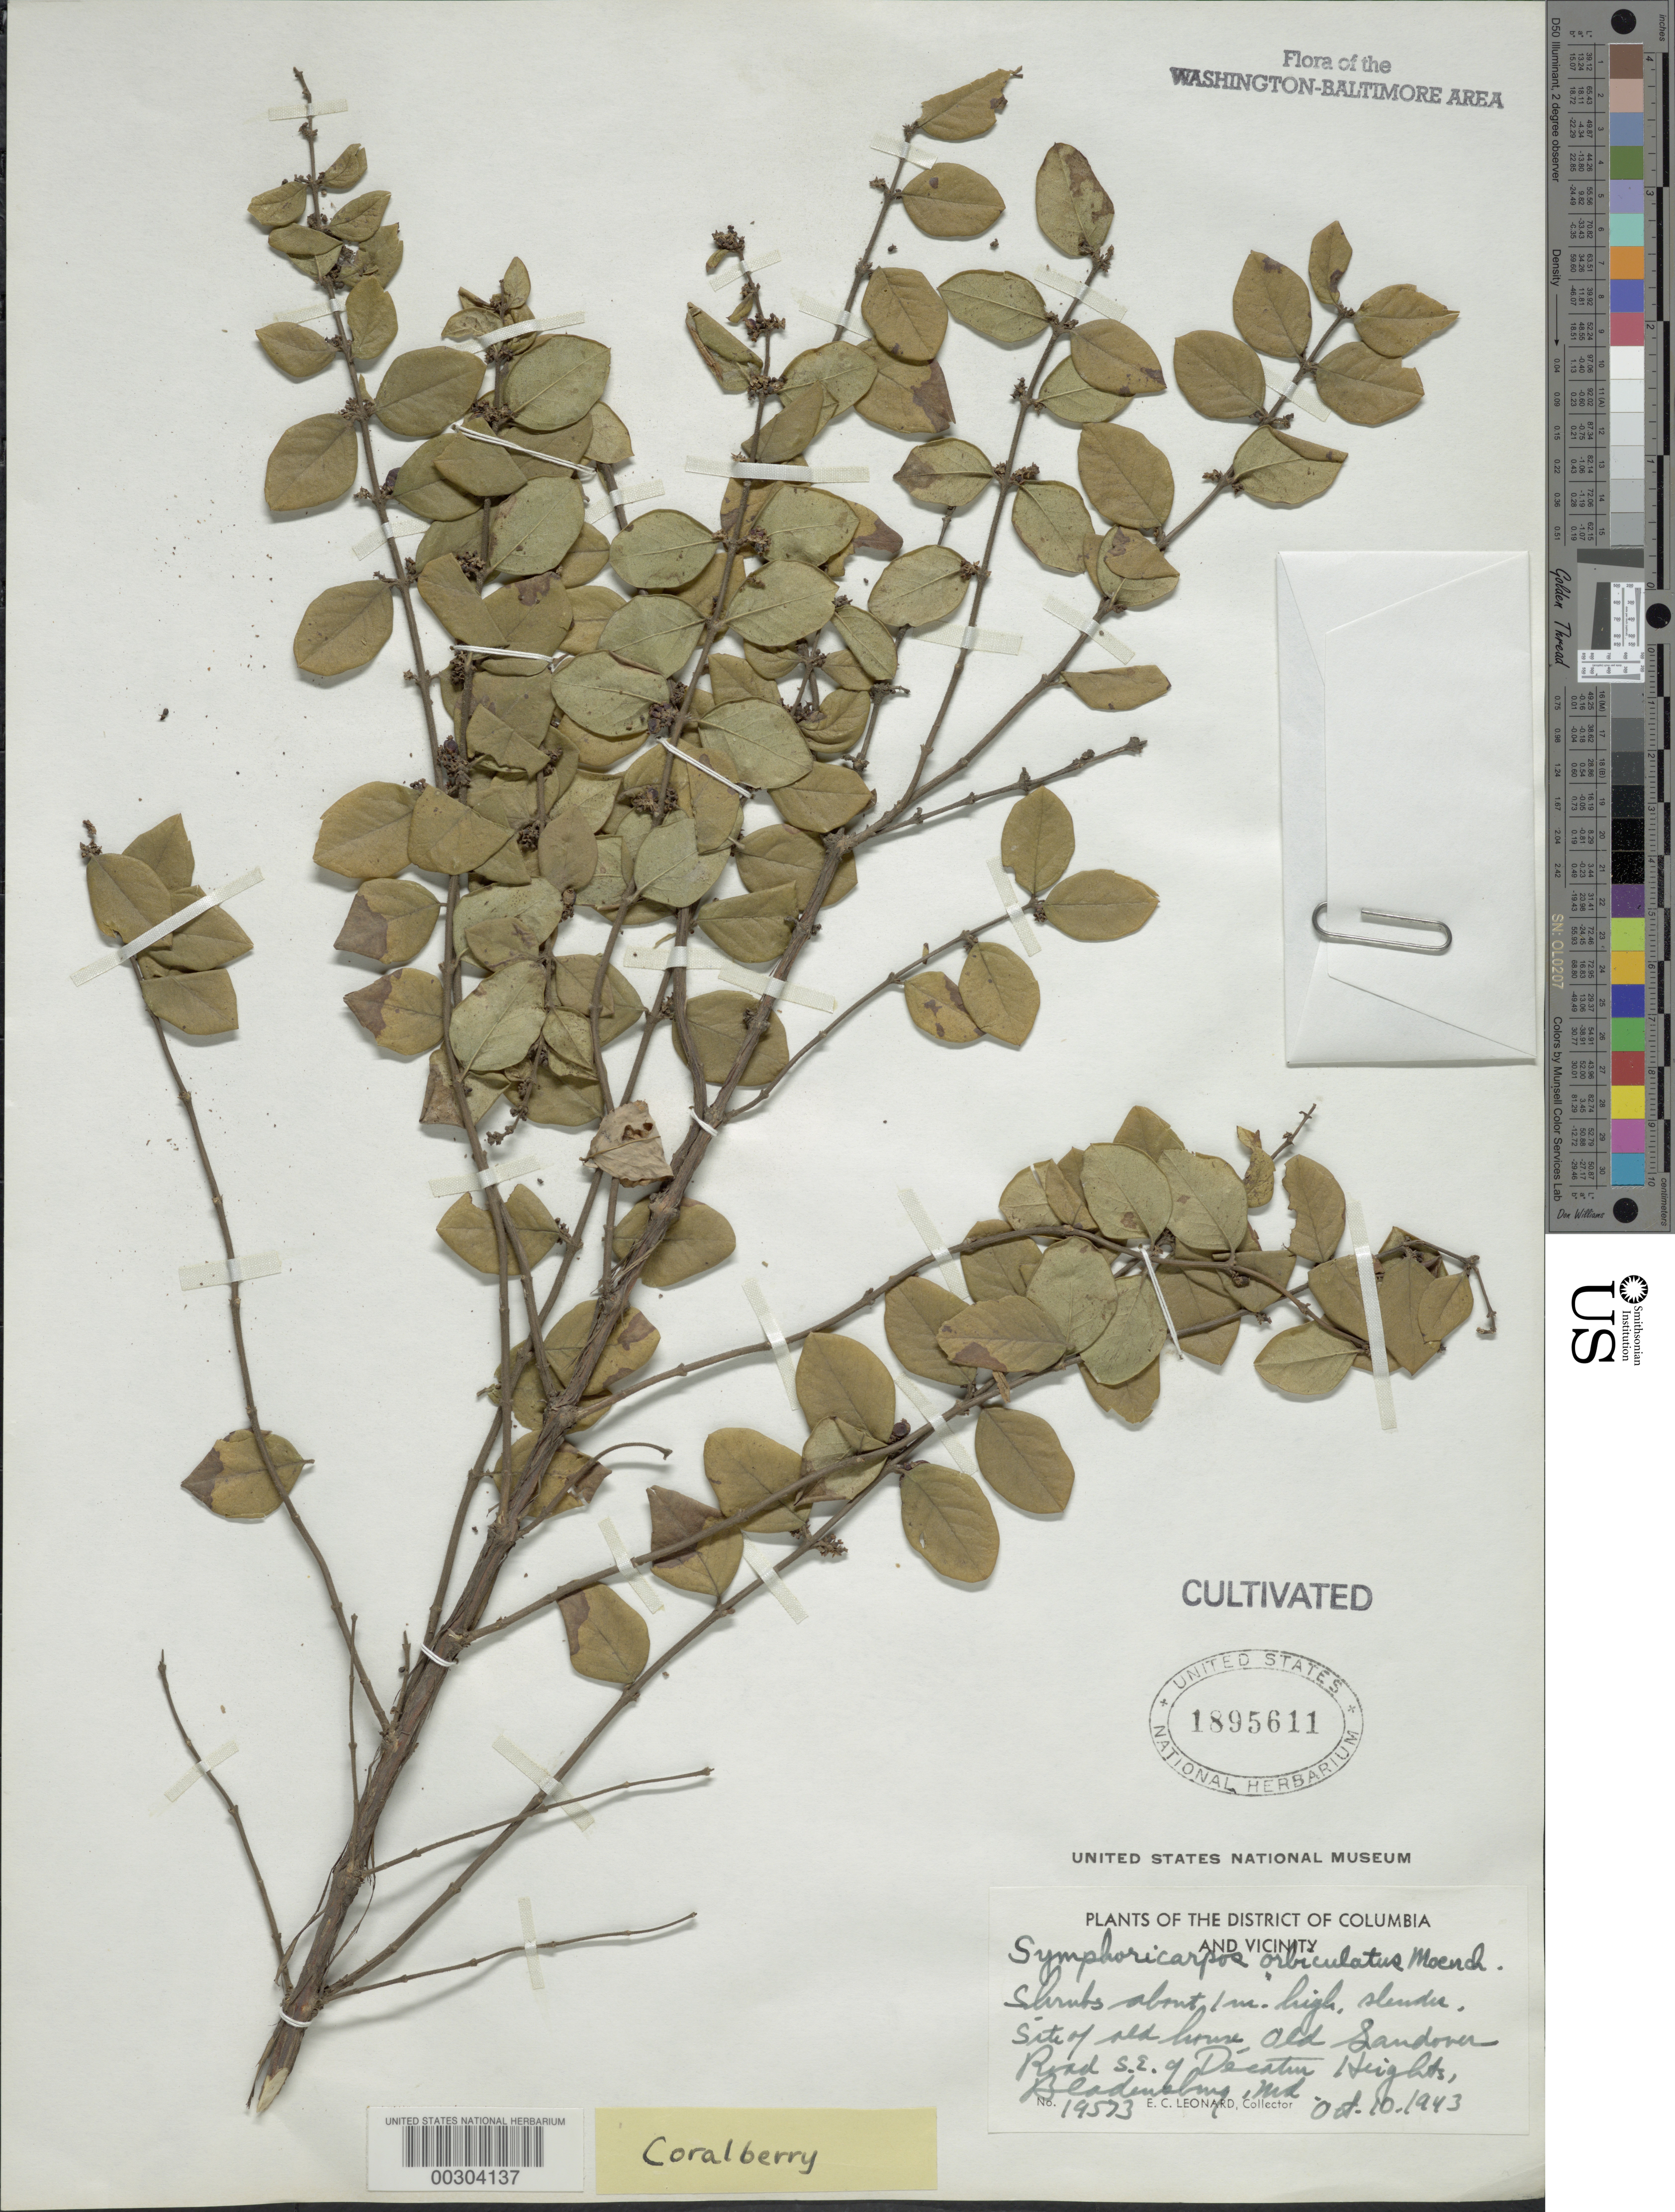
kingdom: Plantae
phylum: Tracheophyta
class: Magnoliopsida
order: Dipsacales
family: Caprifoliaceae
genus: Symphoricarpos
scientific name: Symphoricarpos orbiculatus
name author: Moench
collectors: E. C. Leonard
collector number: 19573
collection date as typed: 10 Oct 1943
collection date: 1943-10-10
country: United States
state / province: Maryland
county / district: Prince George's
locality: Bladensburg, site of Old House, Old Landover Rd, SE of Decatur Heights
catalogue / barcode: US 1895611